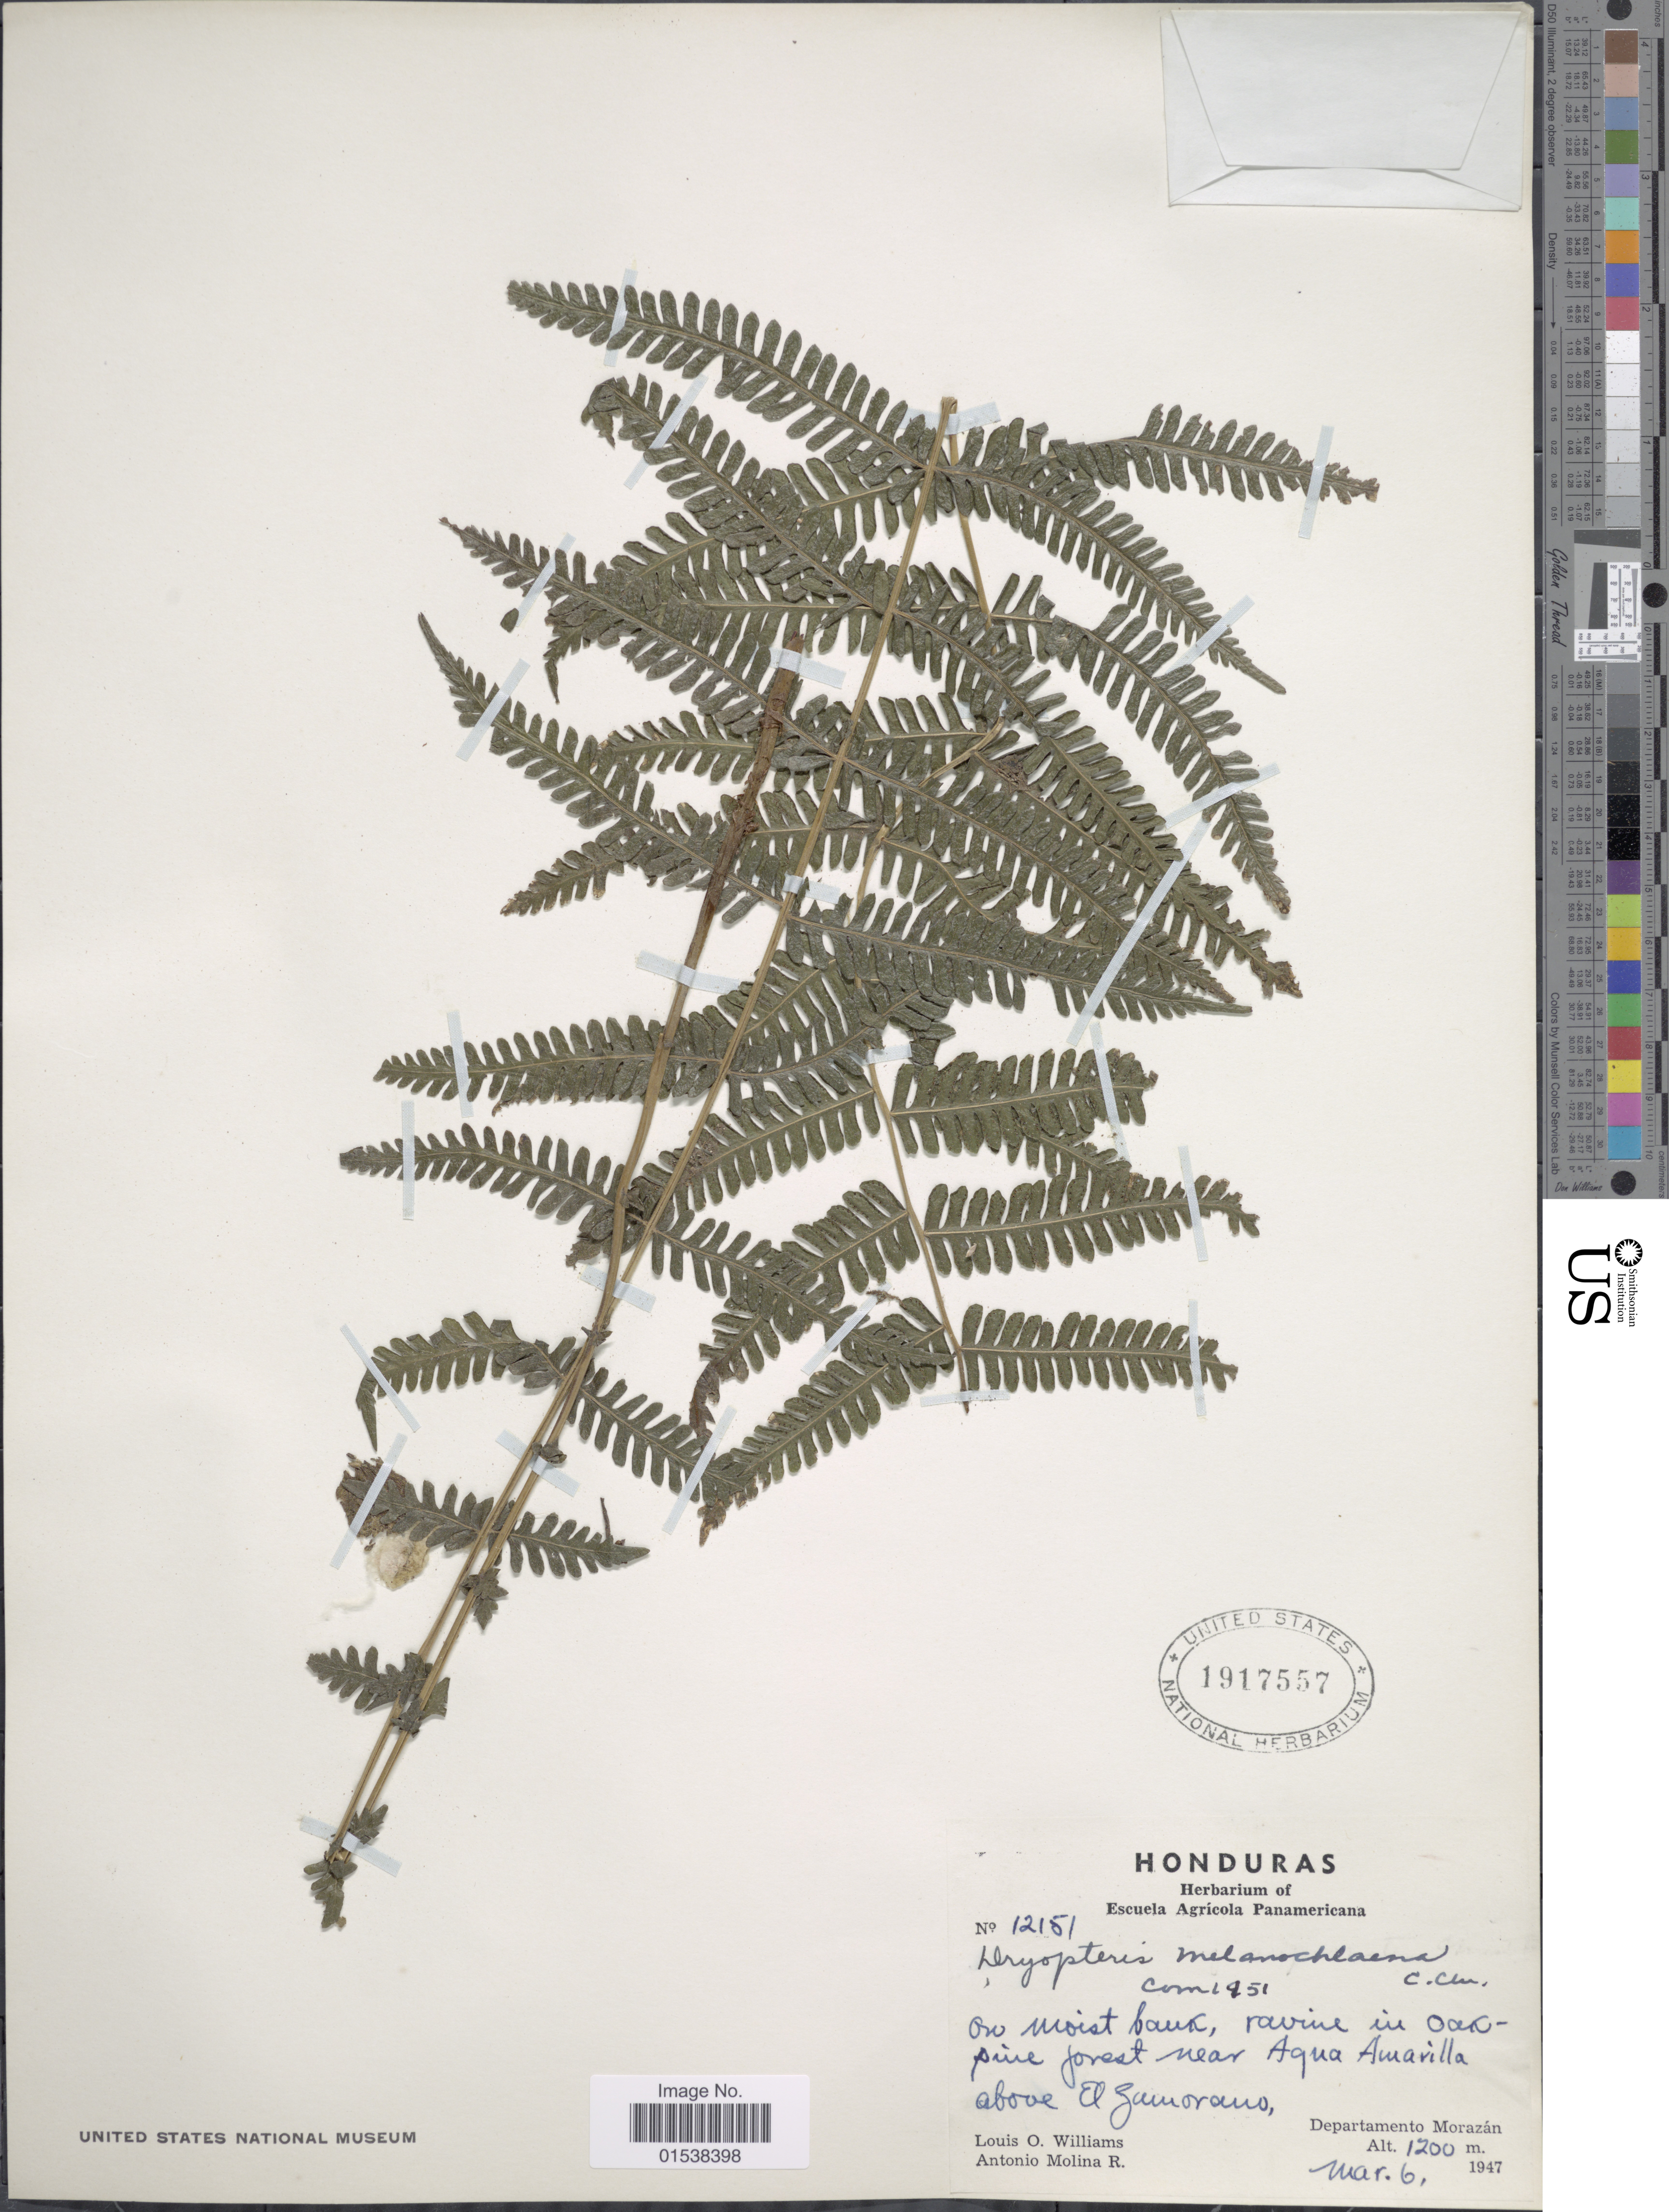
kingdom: Plantae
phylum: Tracheophyta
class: Polypodiopsida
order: Polypodiales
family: Thelypteridaceae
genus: Amauropelta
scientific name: Amauropelta melanochlaena (C. Chr.) comb. nov., ined 2015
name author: (C. Chr.)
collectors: L. O. Williams & A. Molina R.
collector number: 12151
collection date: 1947-03-06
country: El Salvador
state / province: Morazan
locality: Near Agua Amarilla above El Zamorano, departmento Morazan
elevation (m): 1200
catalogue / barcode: US 1917557